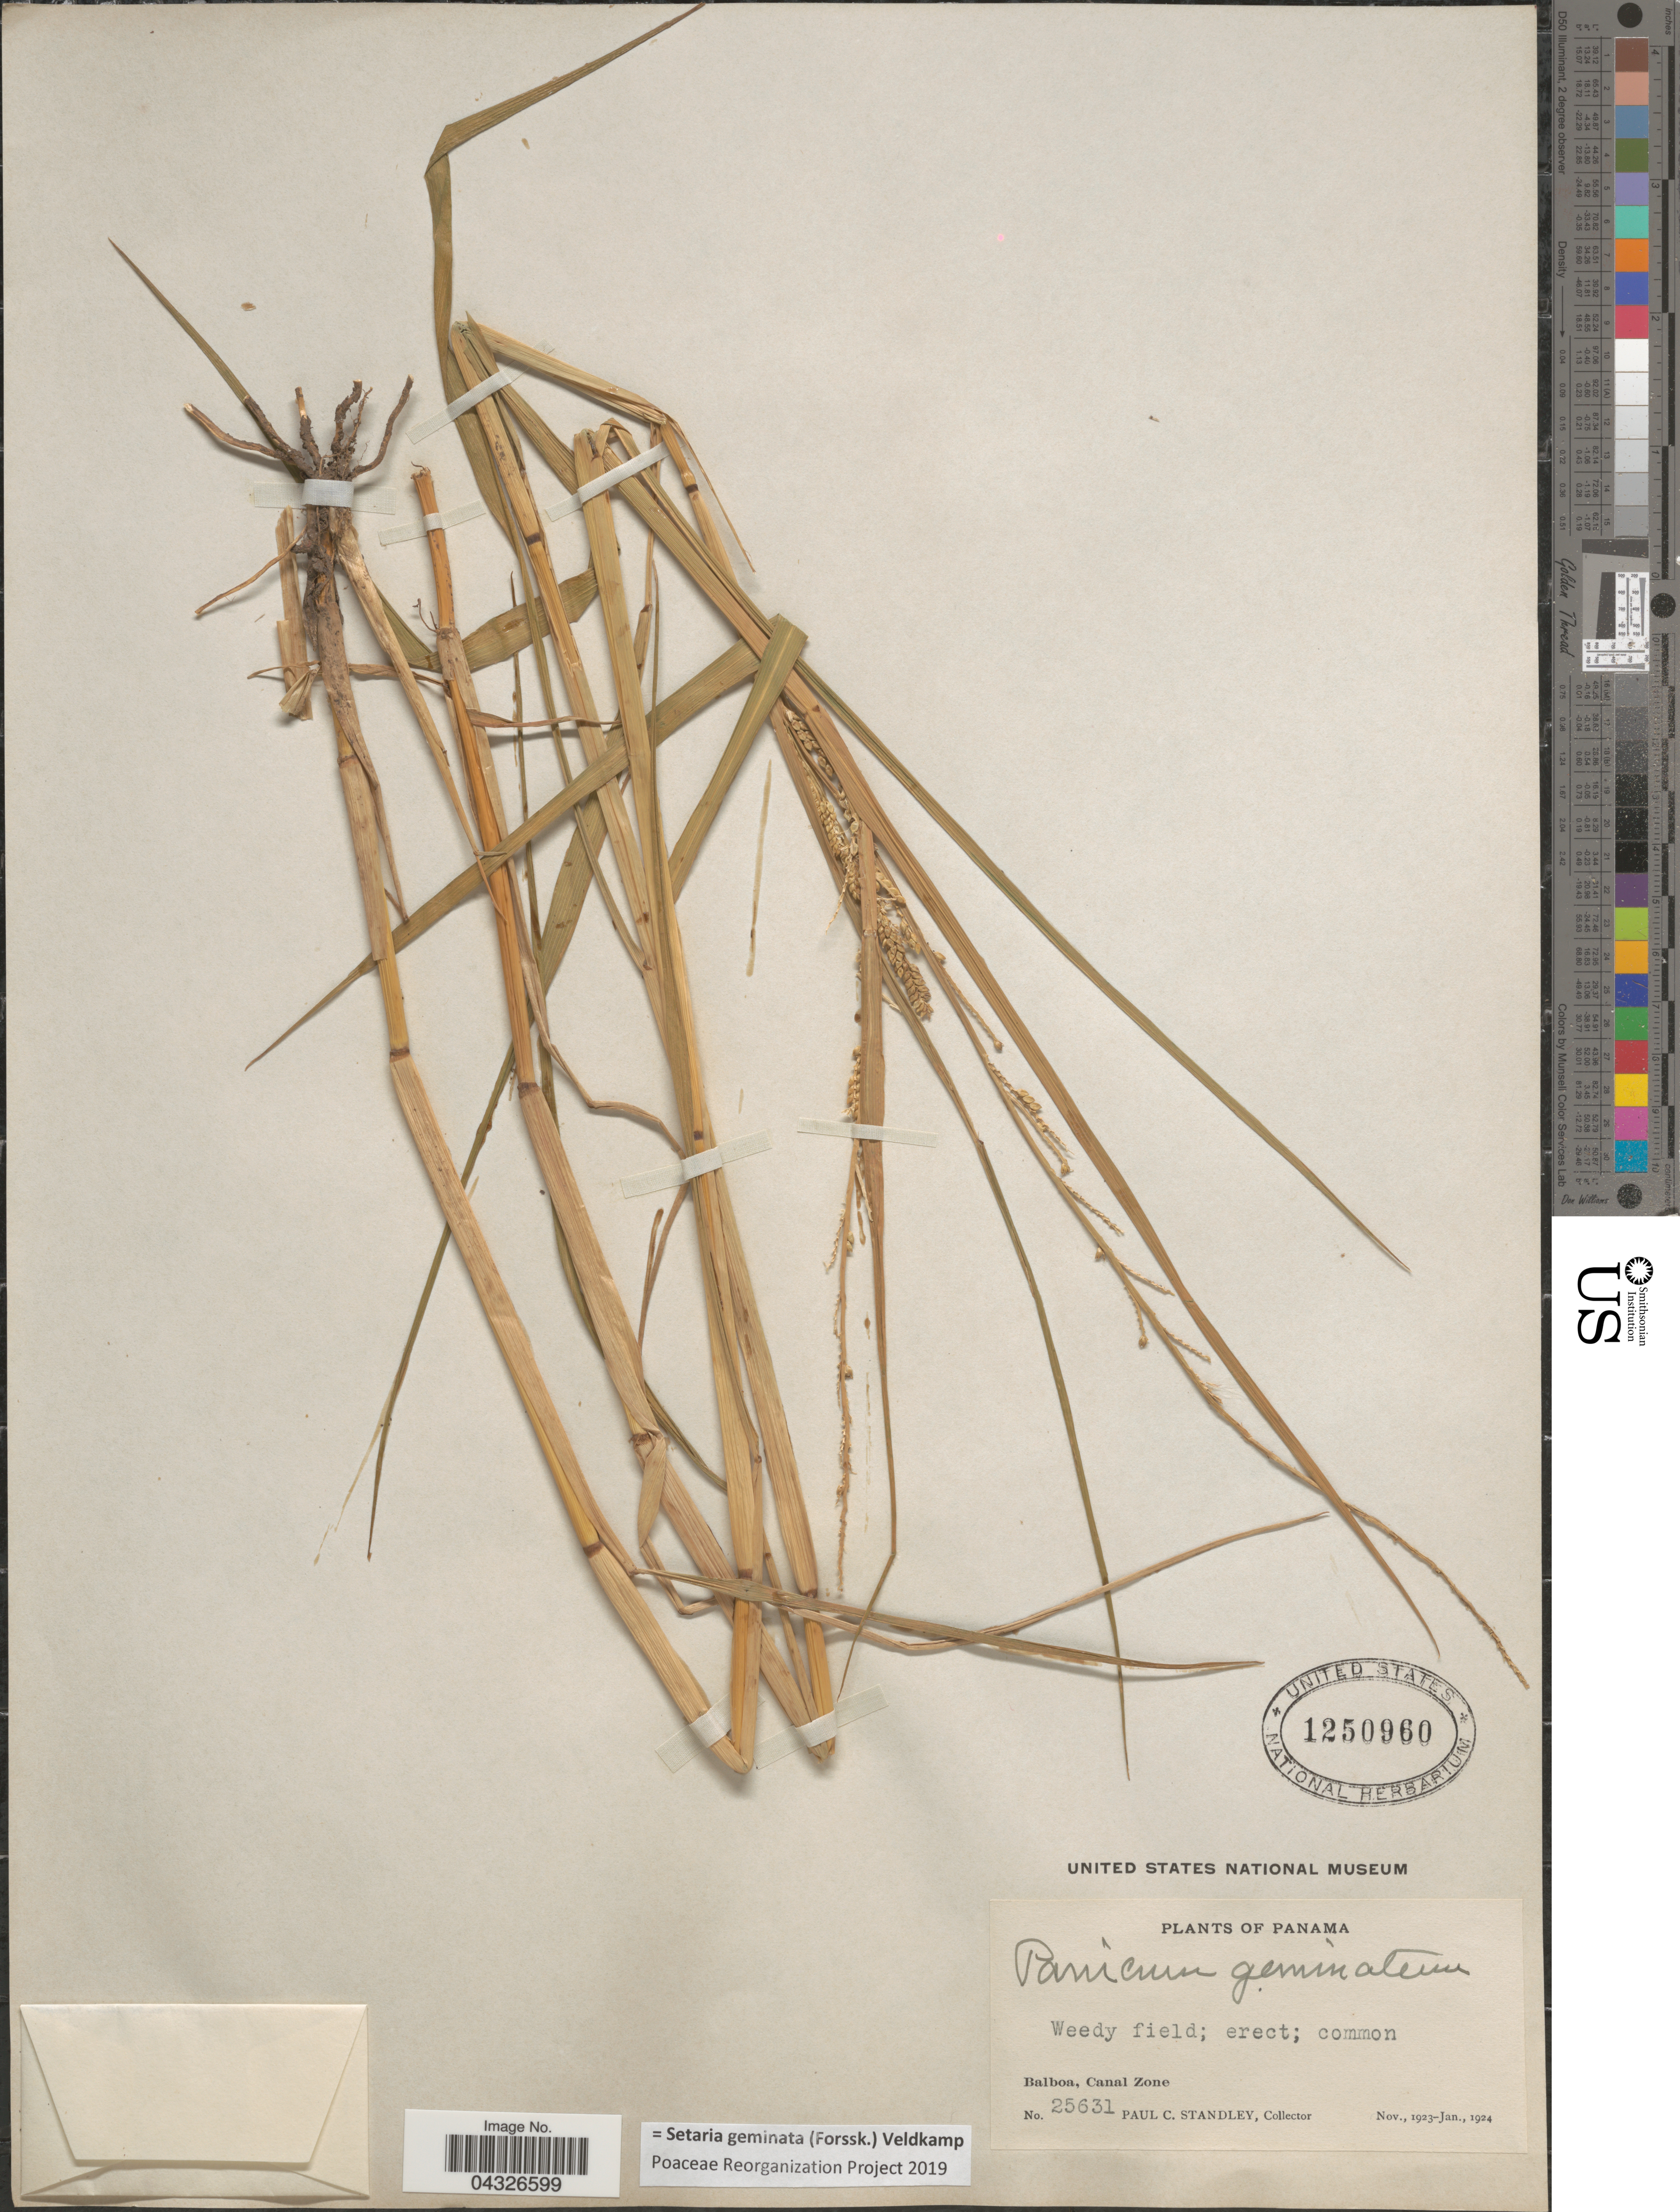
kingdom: Plantae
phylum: Tracheophyta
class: Liliopsida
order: Poales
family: Poaceae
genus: Setaria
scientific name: Setaria geminata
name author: (Forssk.) Veldkamp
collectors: P. C. Standley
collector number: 25631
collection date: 1923-11/1924-01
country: Panama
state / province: Colón / Panamá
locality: Balboa, Canal Zone.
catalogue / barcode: US 1250960